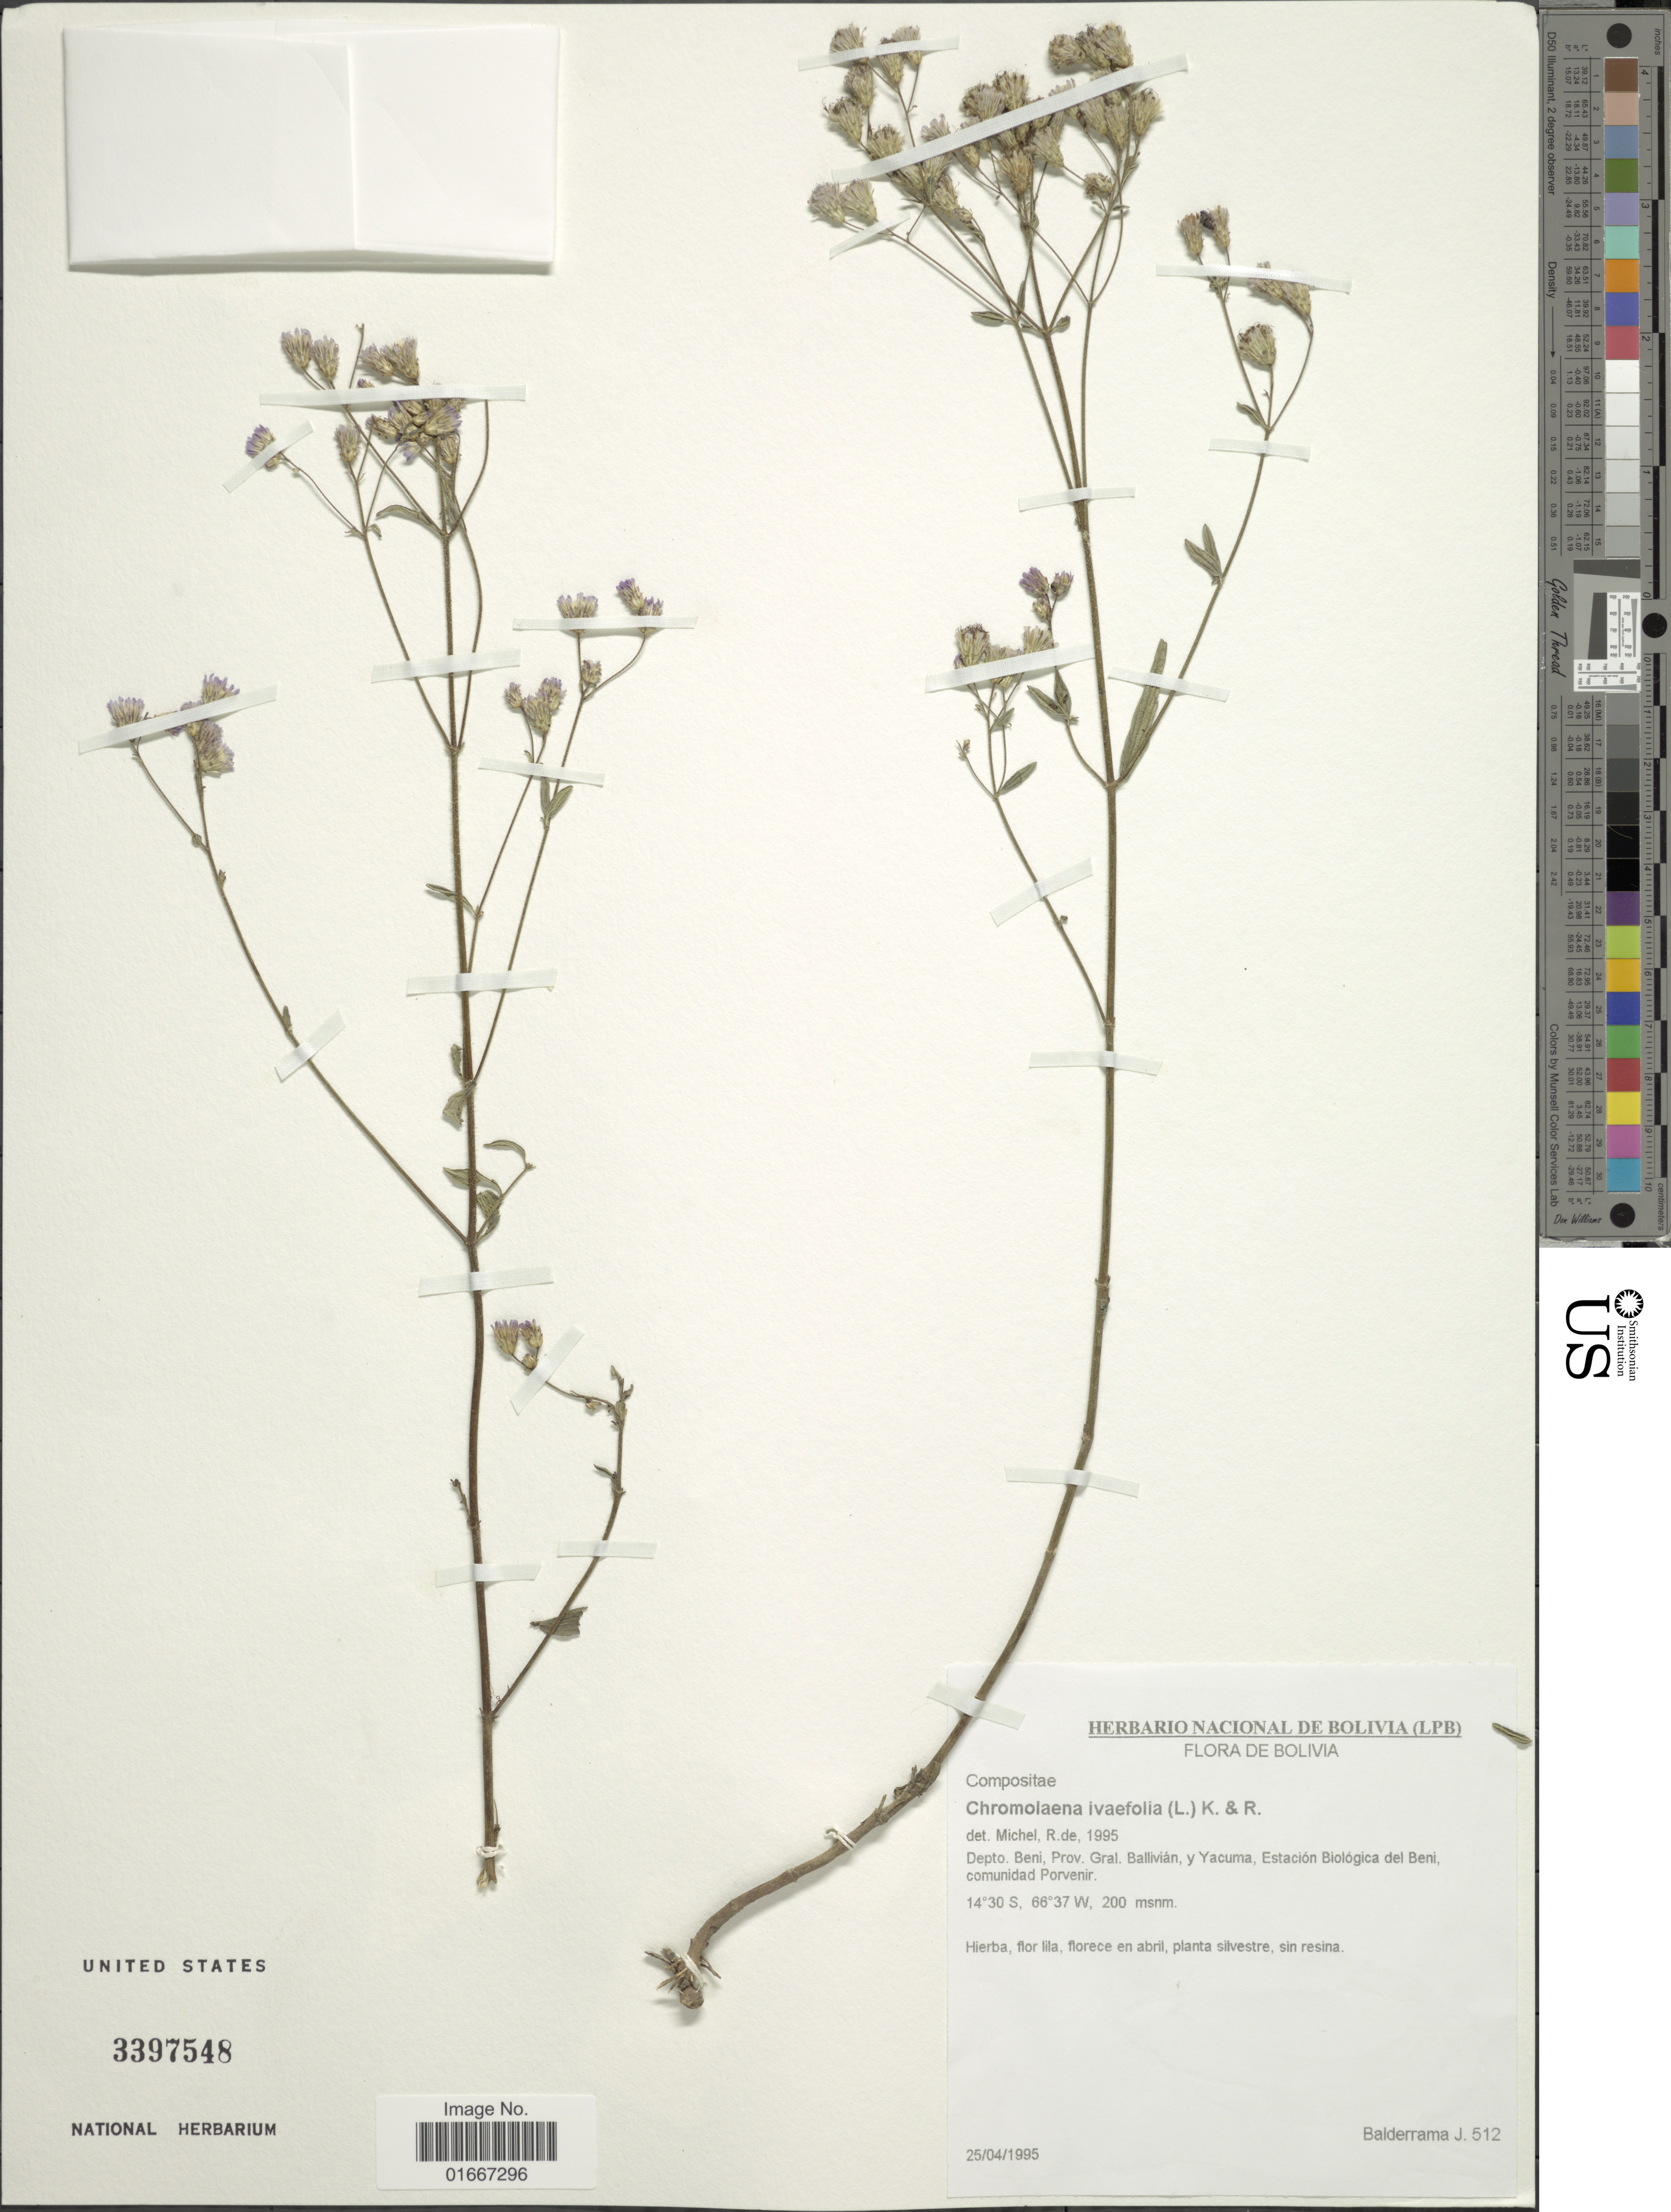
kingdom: Plantae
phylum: Tracheophyta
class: Magnoliopsida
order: Asterales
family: Asteraceae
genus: Chromolaena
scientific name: Chromolaena ivaefolia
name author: (L.) R.M. King & H. Rob.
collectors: J. Balderrama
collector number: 512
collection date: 1995-04-25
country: Bolivia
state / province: Beni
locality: Prov. Gral. Ballivian, y Yacuma, Estacion Biologica del Beni comunidad Porvenir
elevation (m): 200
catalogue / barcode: US 3397548